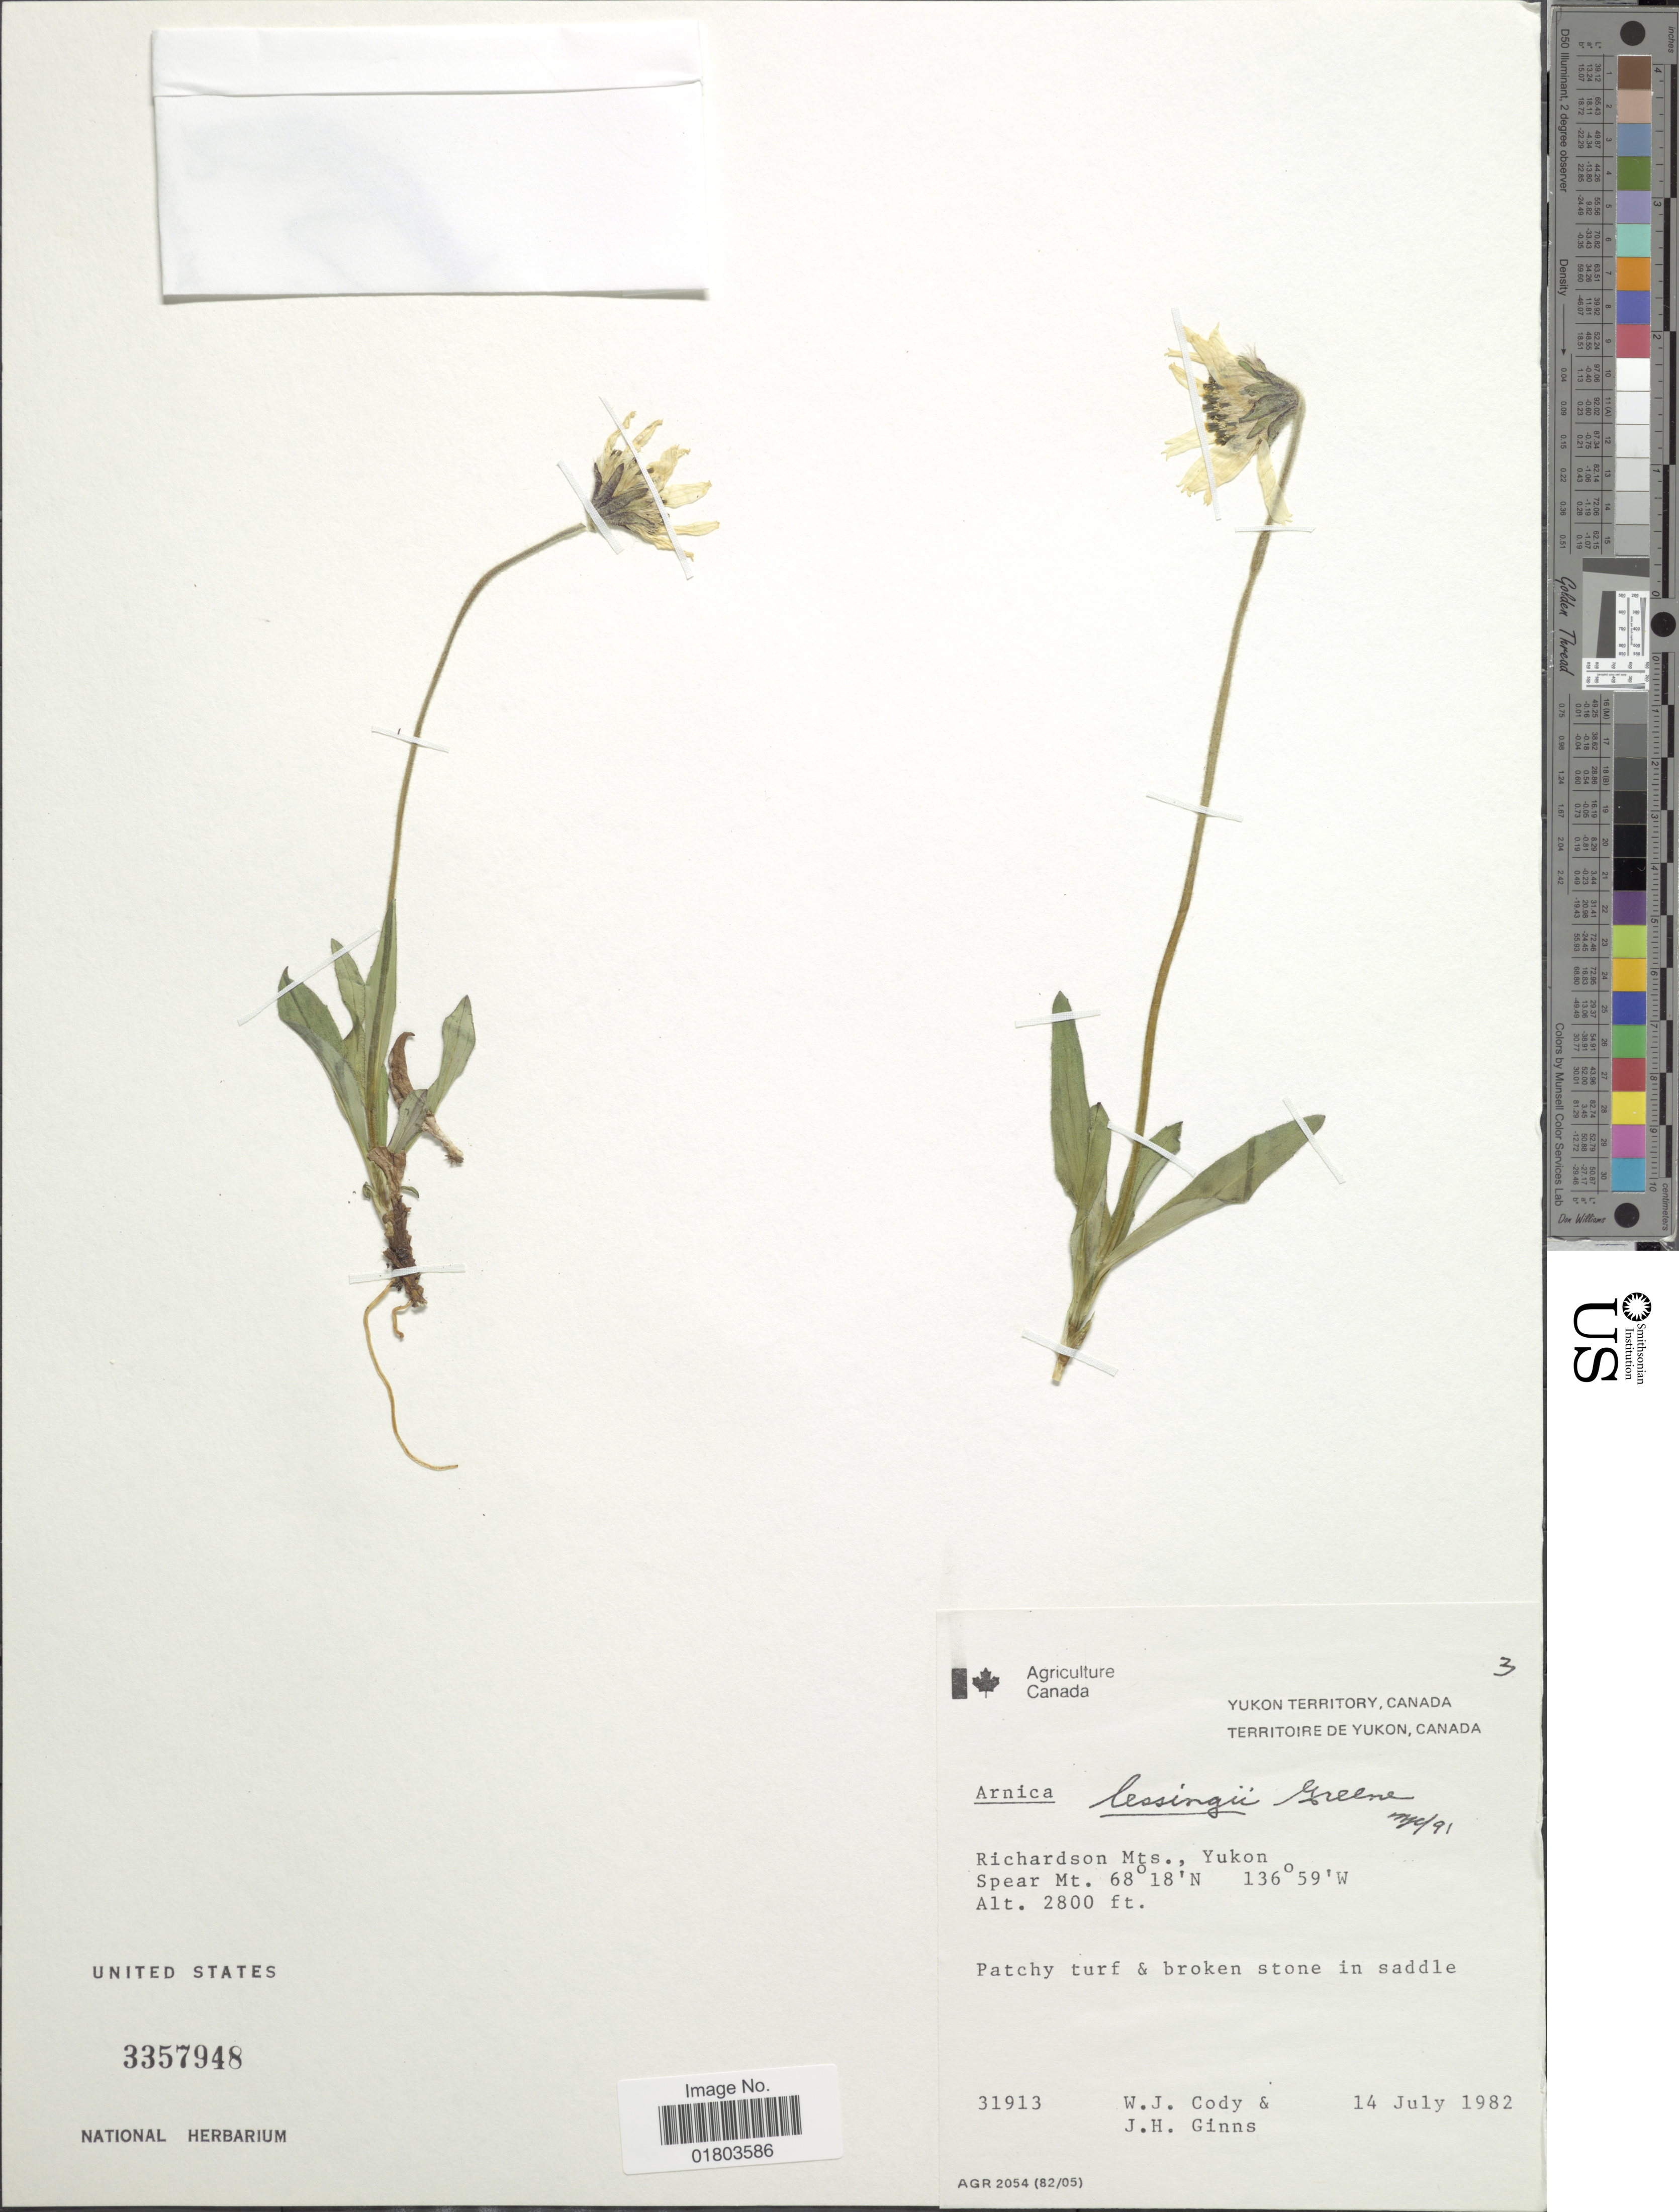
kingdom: Plantae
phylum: Tracheophyta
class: Magnoliopsida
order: Asterales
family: Asteraceae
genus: Arnica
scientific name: Arnica lessingii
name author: (Torr. & A. Gray) Greene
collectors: W. Cody & J. Ginns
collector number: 31913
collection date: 1982-07-14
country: Canada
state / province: Yukon Territory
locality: Richardson Mts., Yukon Spear Mt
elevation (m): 853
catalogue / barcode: US 3357948